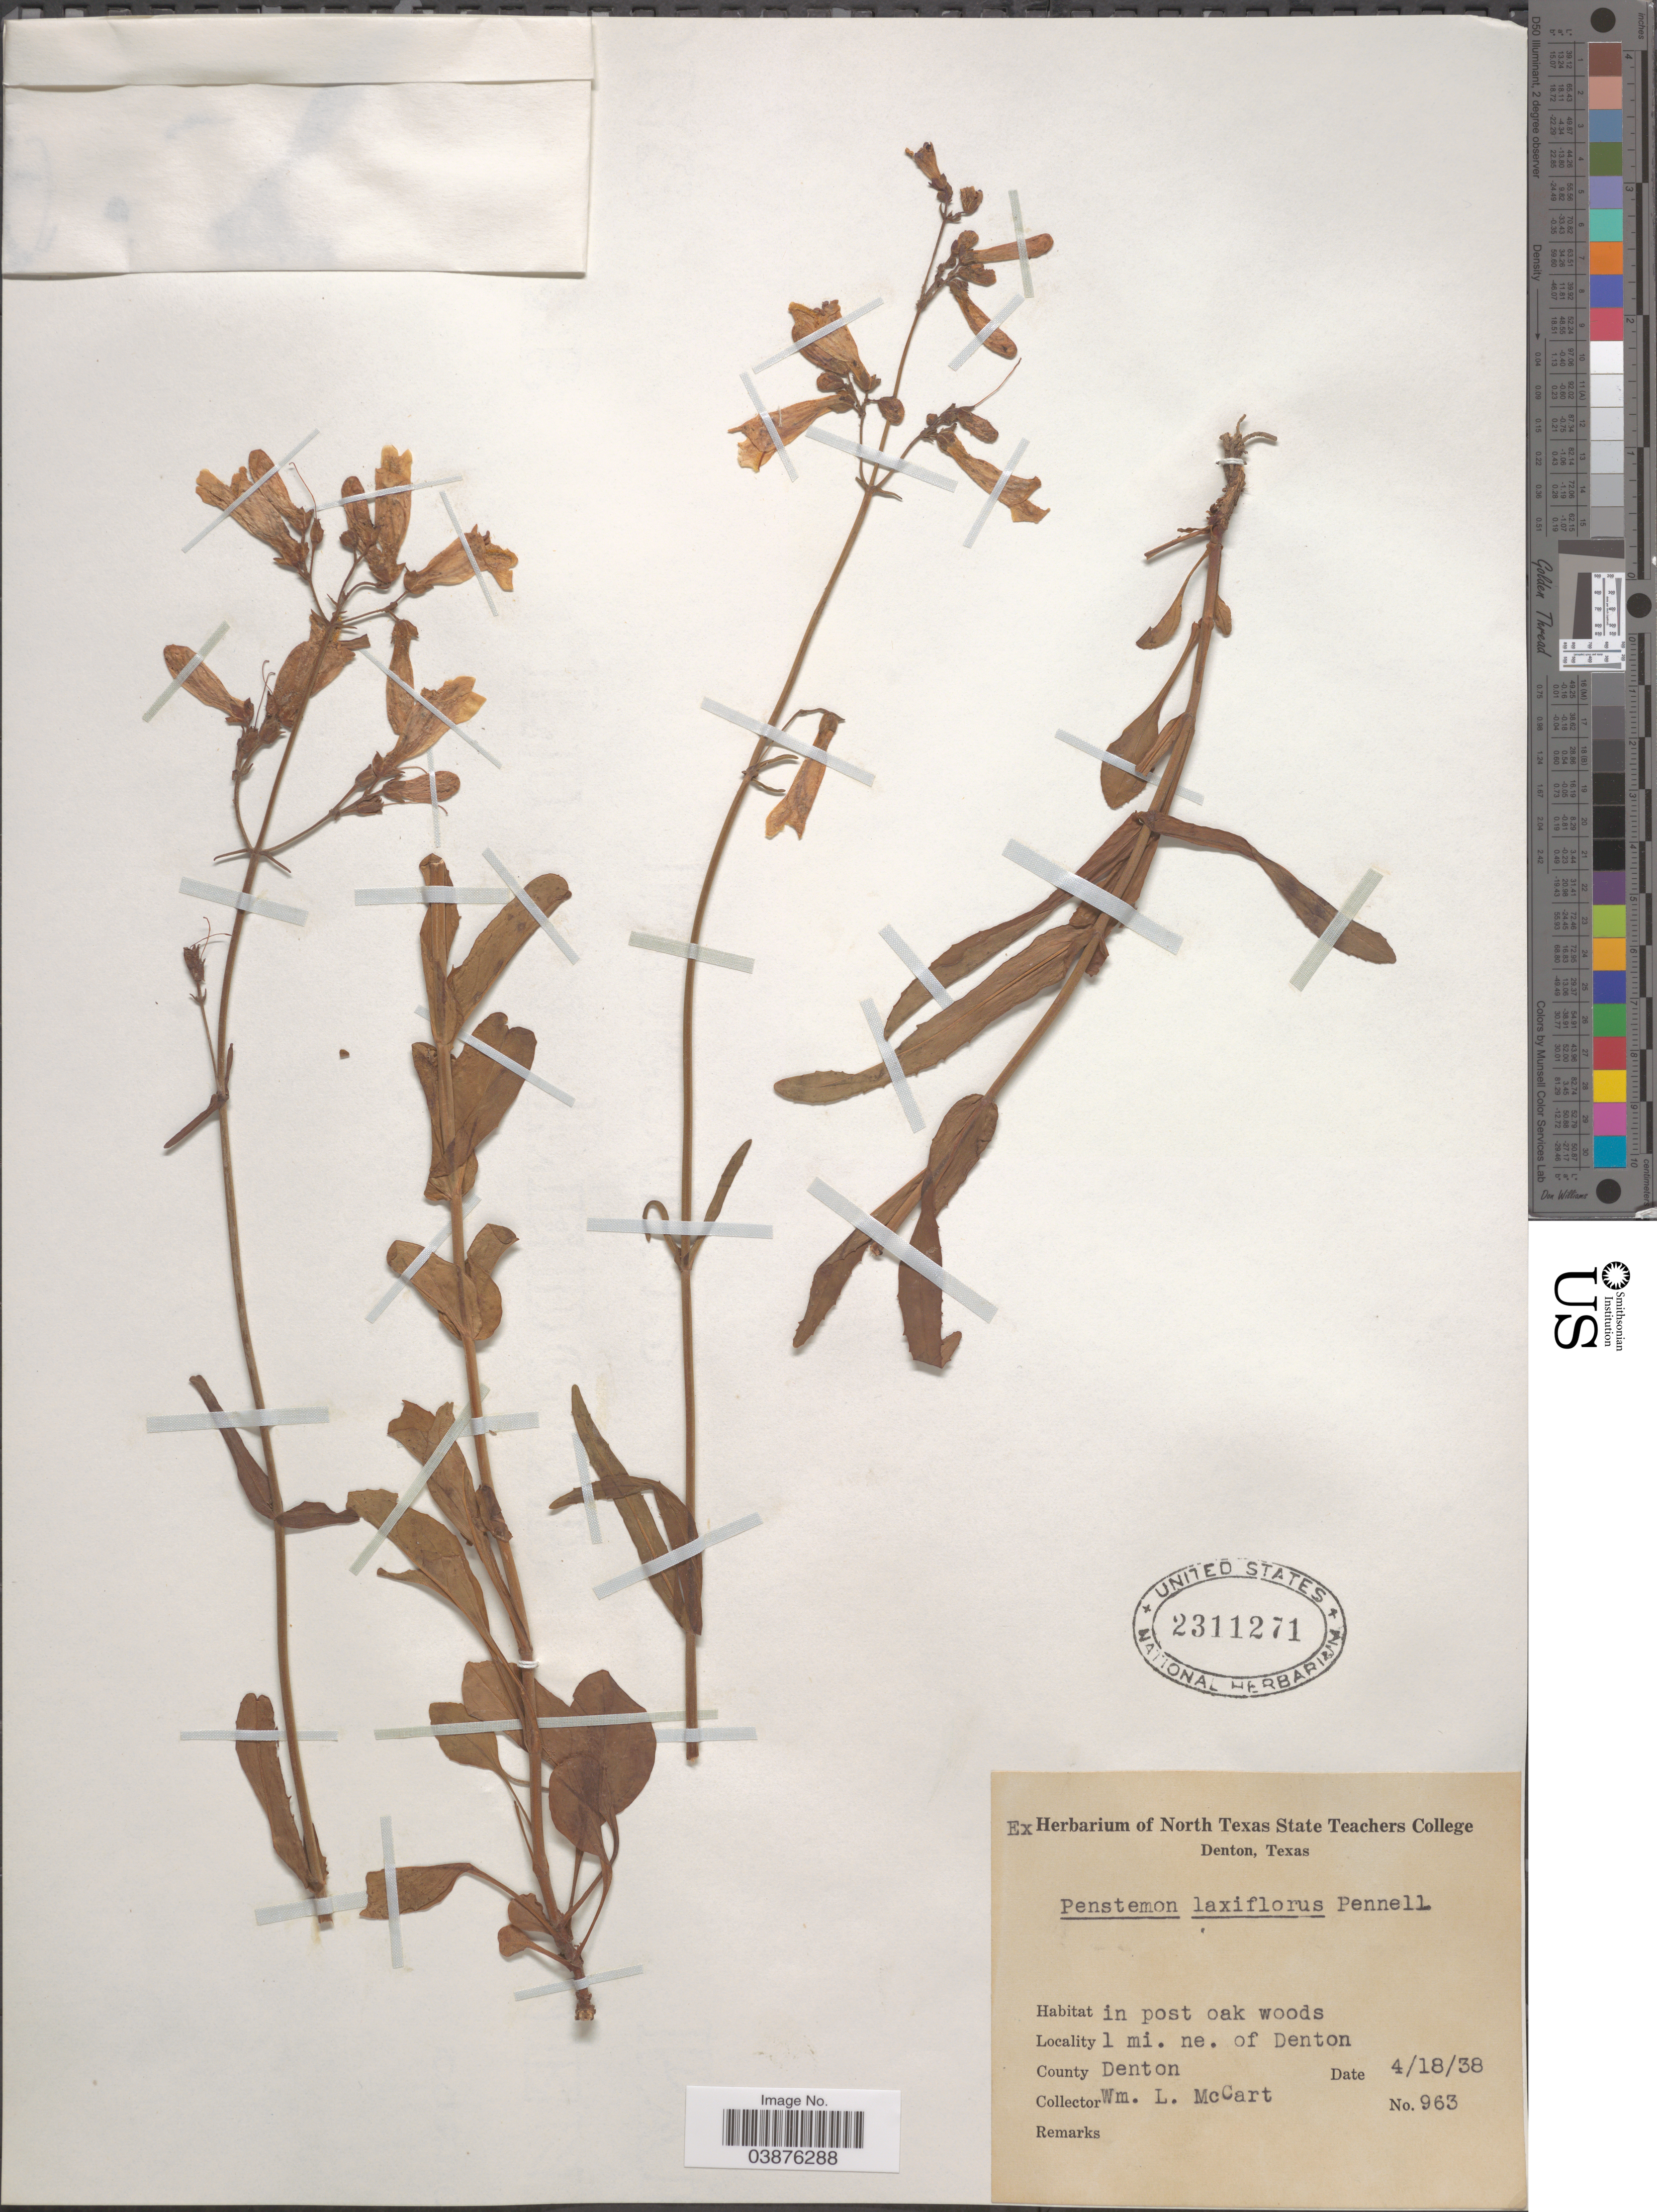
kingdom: Plantae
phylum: Tracheophyta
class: Magnoliopsida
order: Lamiales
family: Plantaginaceae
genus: Penstemon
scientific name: Penstemon laxiflorus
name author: Pennell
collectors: W. McCart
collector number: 963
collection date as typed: Transcribed d/m/y: 18/4/38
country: United States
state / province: Texas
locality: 1 mi. ne. of Denton. County Denton.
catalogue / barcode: US 2311271